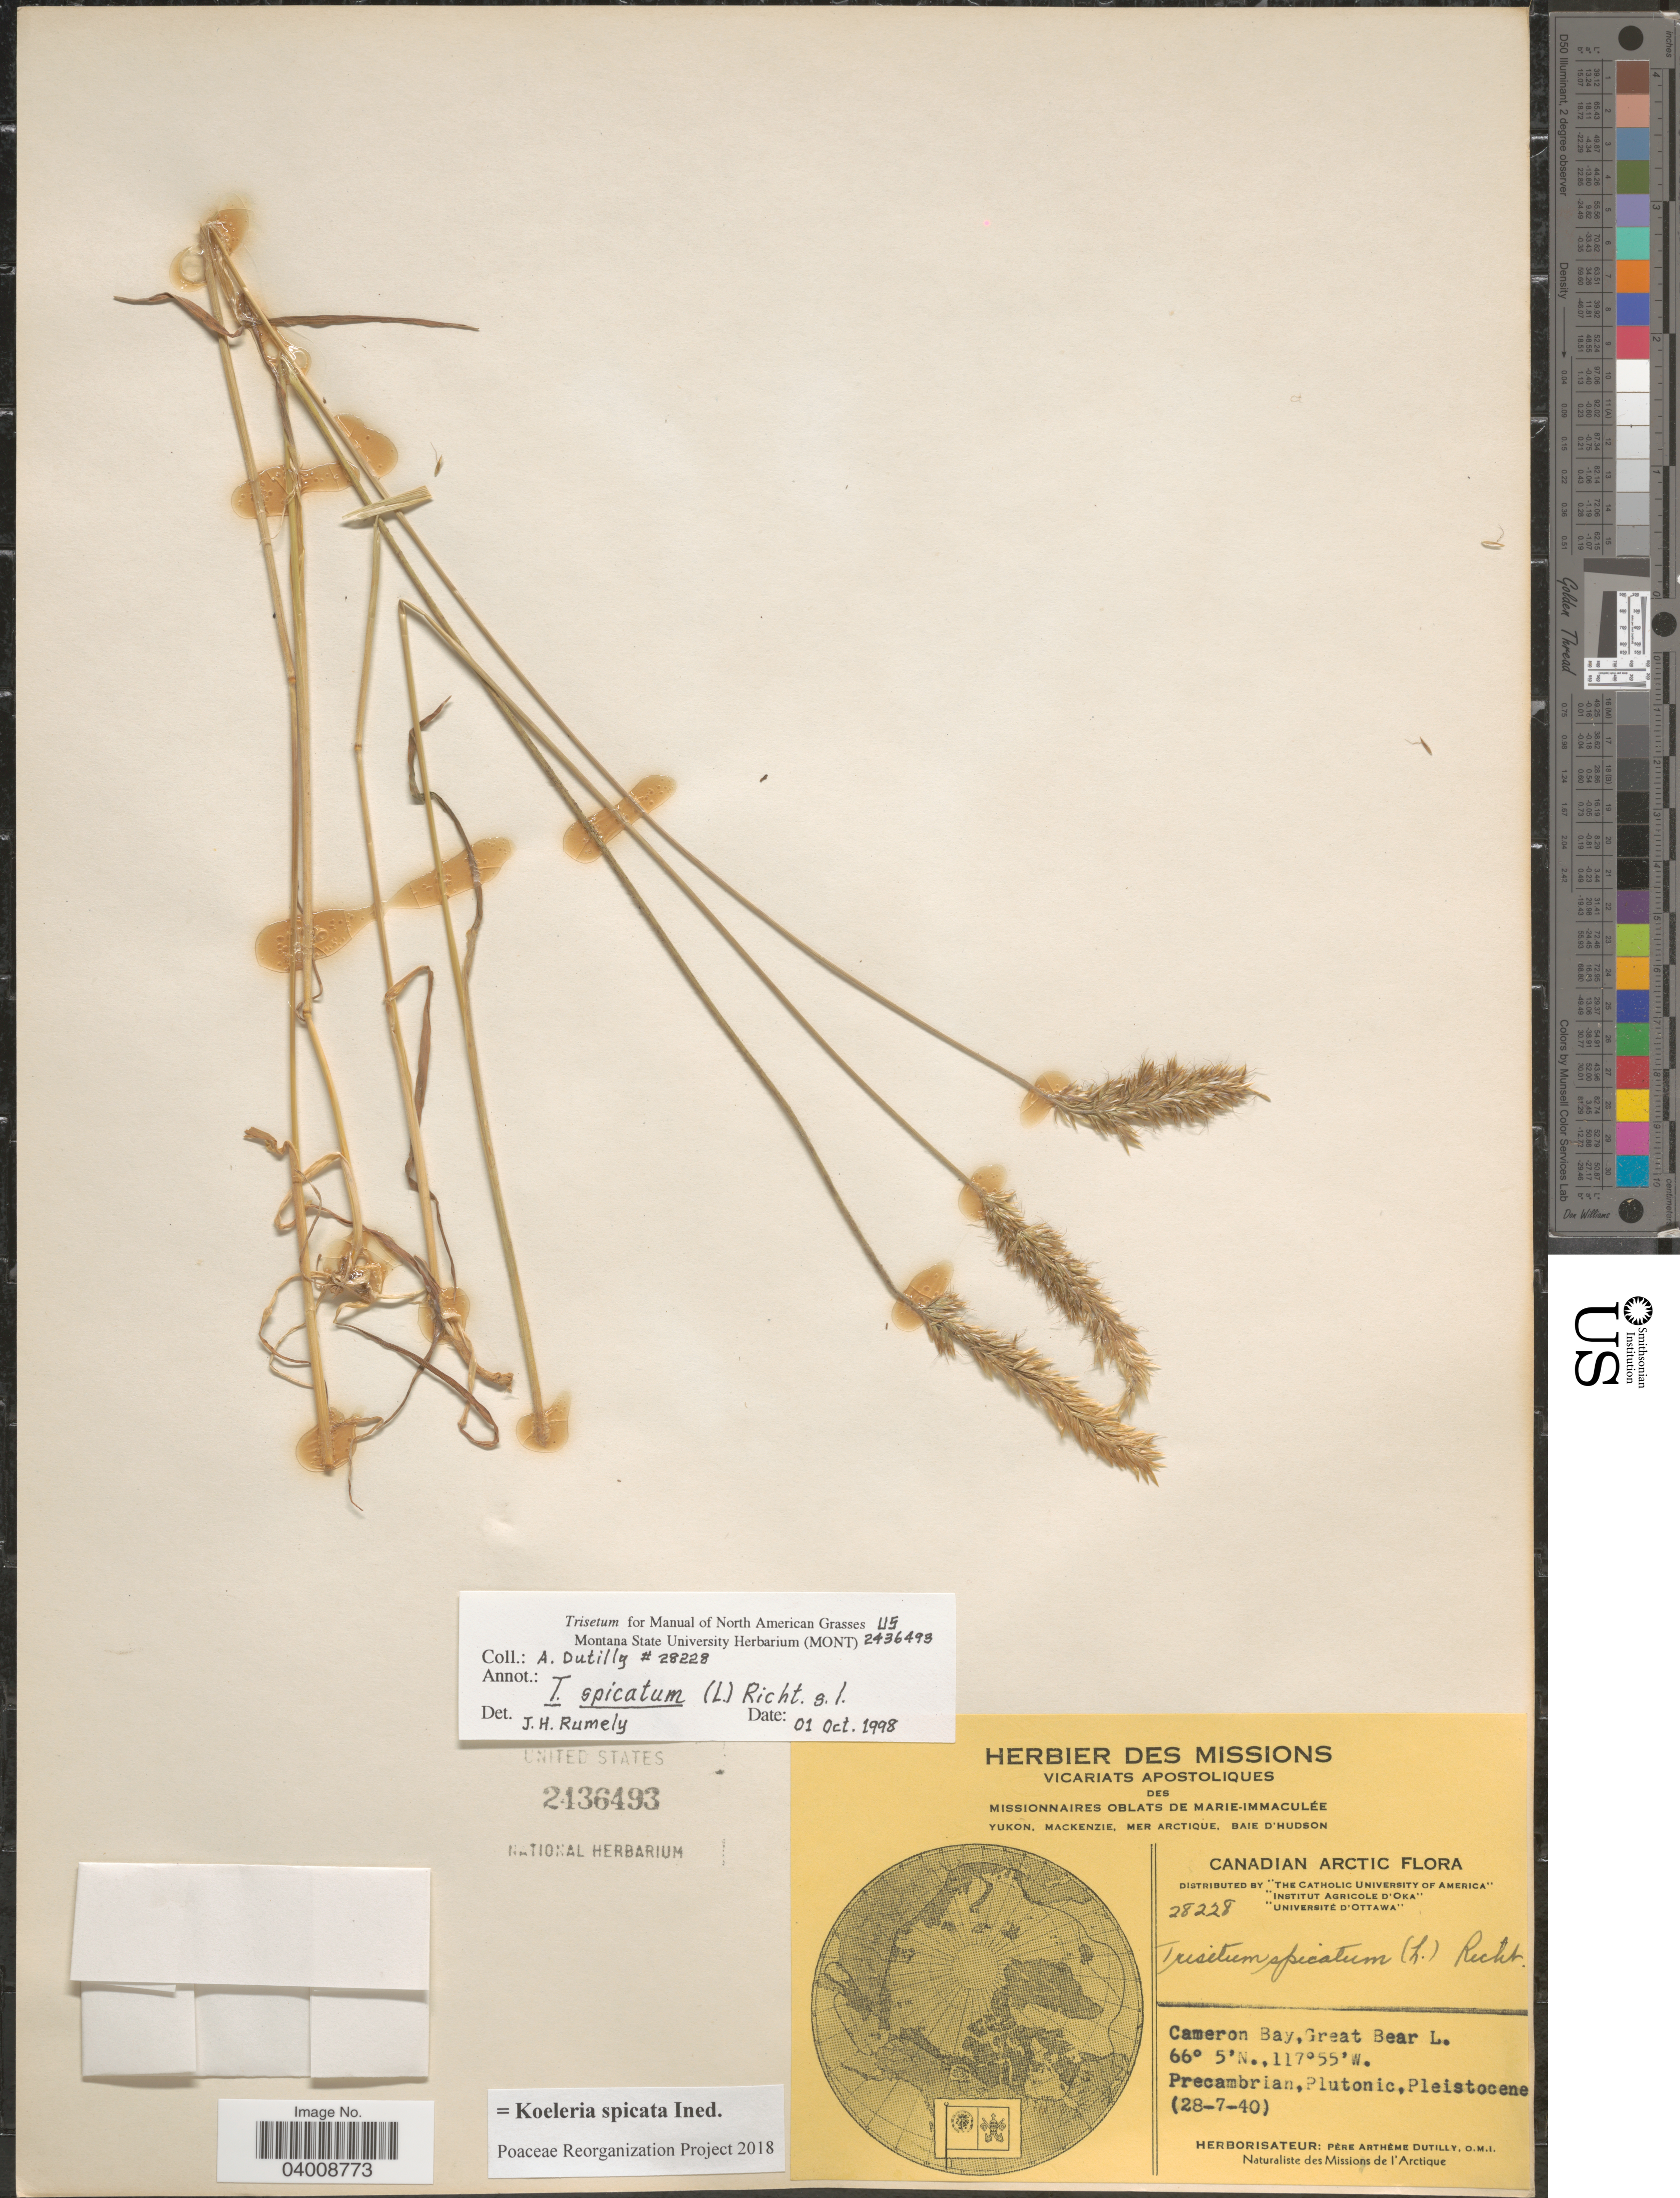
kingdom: Plantae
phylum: Tracheophyta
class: Liliopsida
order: Poales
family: Poaceae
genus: Koeleria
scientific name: Koeleria spicata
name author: (L.) Barberá et al.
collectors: ex Herb. Pêre Arthême Dutilly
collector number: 28228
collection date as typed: Transcribed d/m/y: 28/7/40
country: Canada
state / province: Northwest Territories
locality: Canadian Arctic. Cameron Bay, Great Bear L.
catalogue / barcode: US 2436493